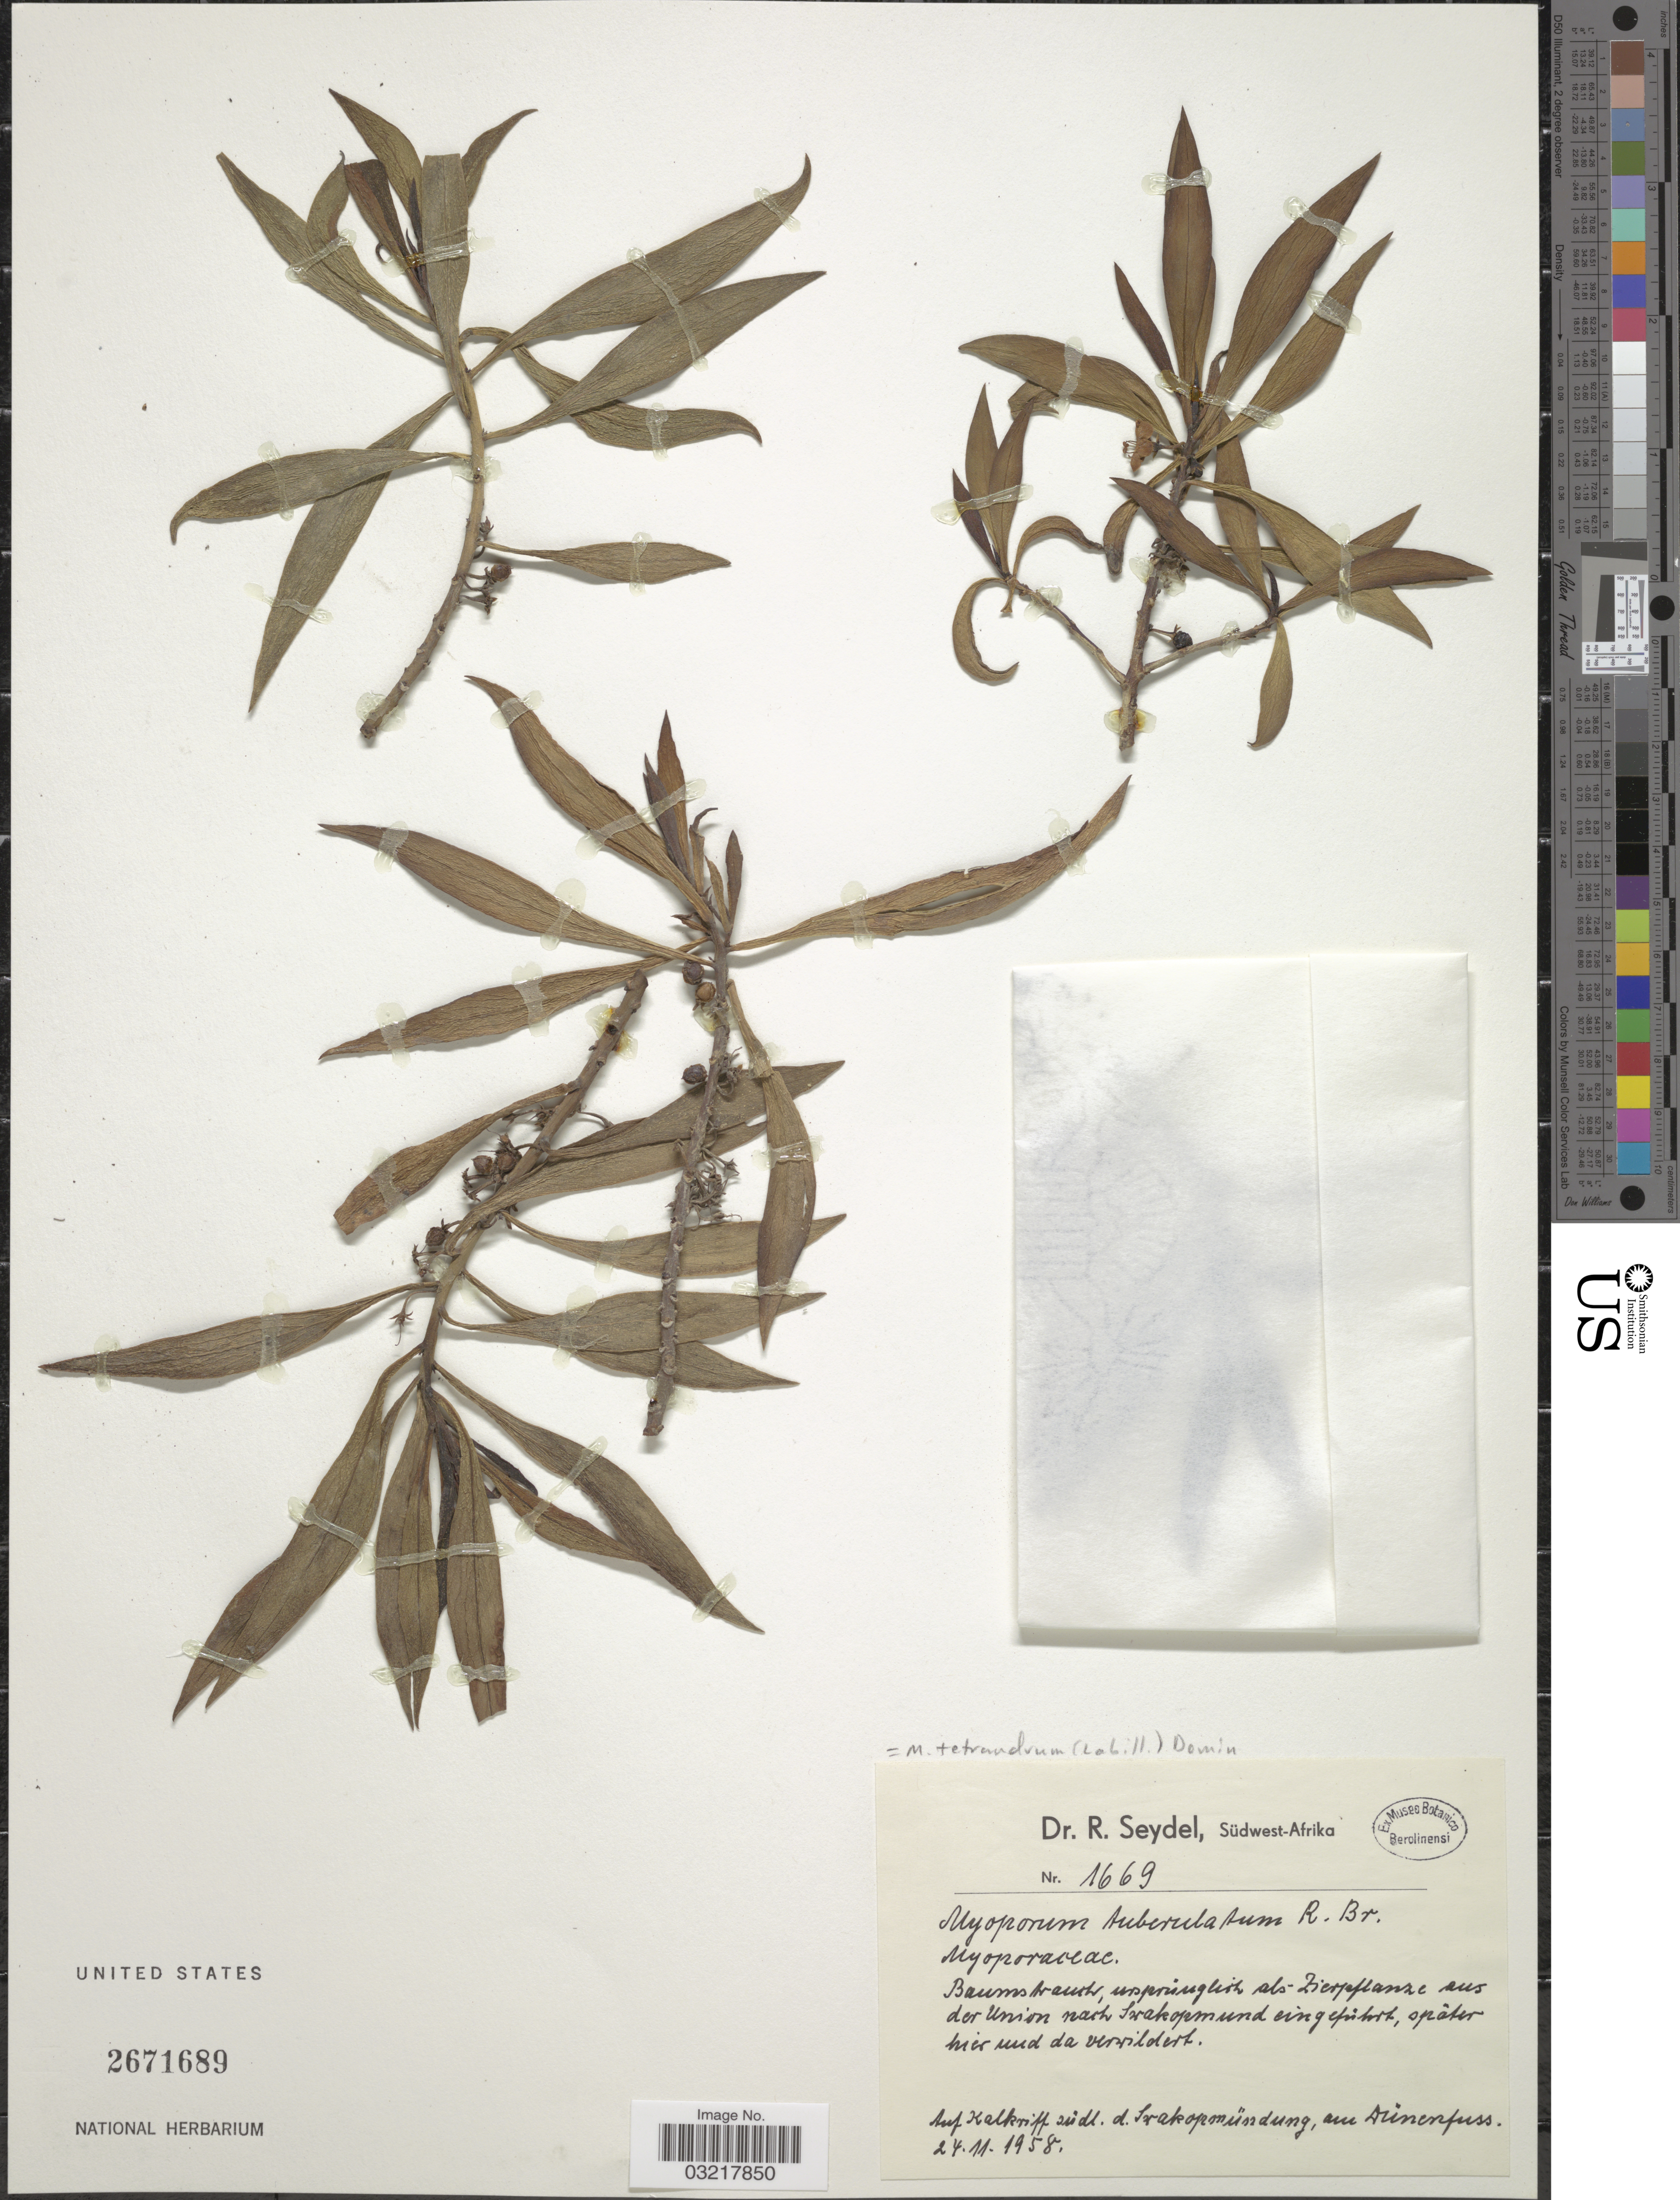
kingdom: Plantae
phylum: Tracheophyta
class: Magnoliopsida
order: Lamiales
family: Scrophulariaceae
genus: Myoporum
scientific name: Myoporum tetrandum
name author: (Labill.) Domin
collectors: R. Seydel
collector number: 1669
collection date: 1958-11-24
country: Namibia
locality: Südwest-Afrika. Auf Kalkriff südl. d. Swakopmündung, am Dünenfuss.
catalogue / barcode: US 2671689